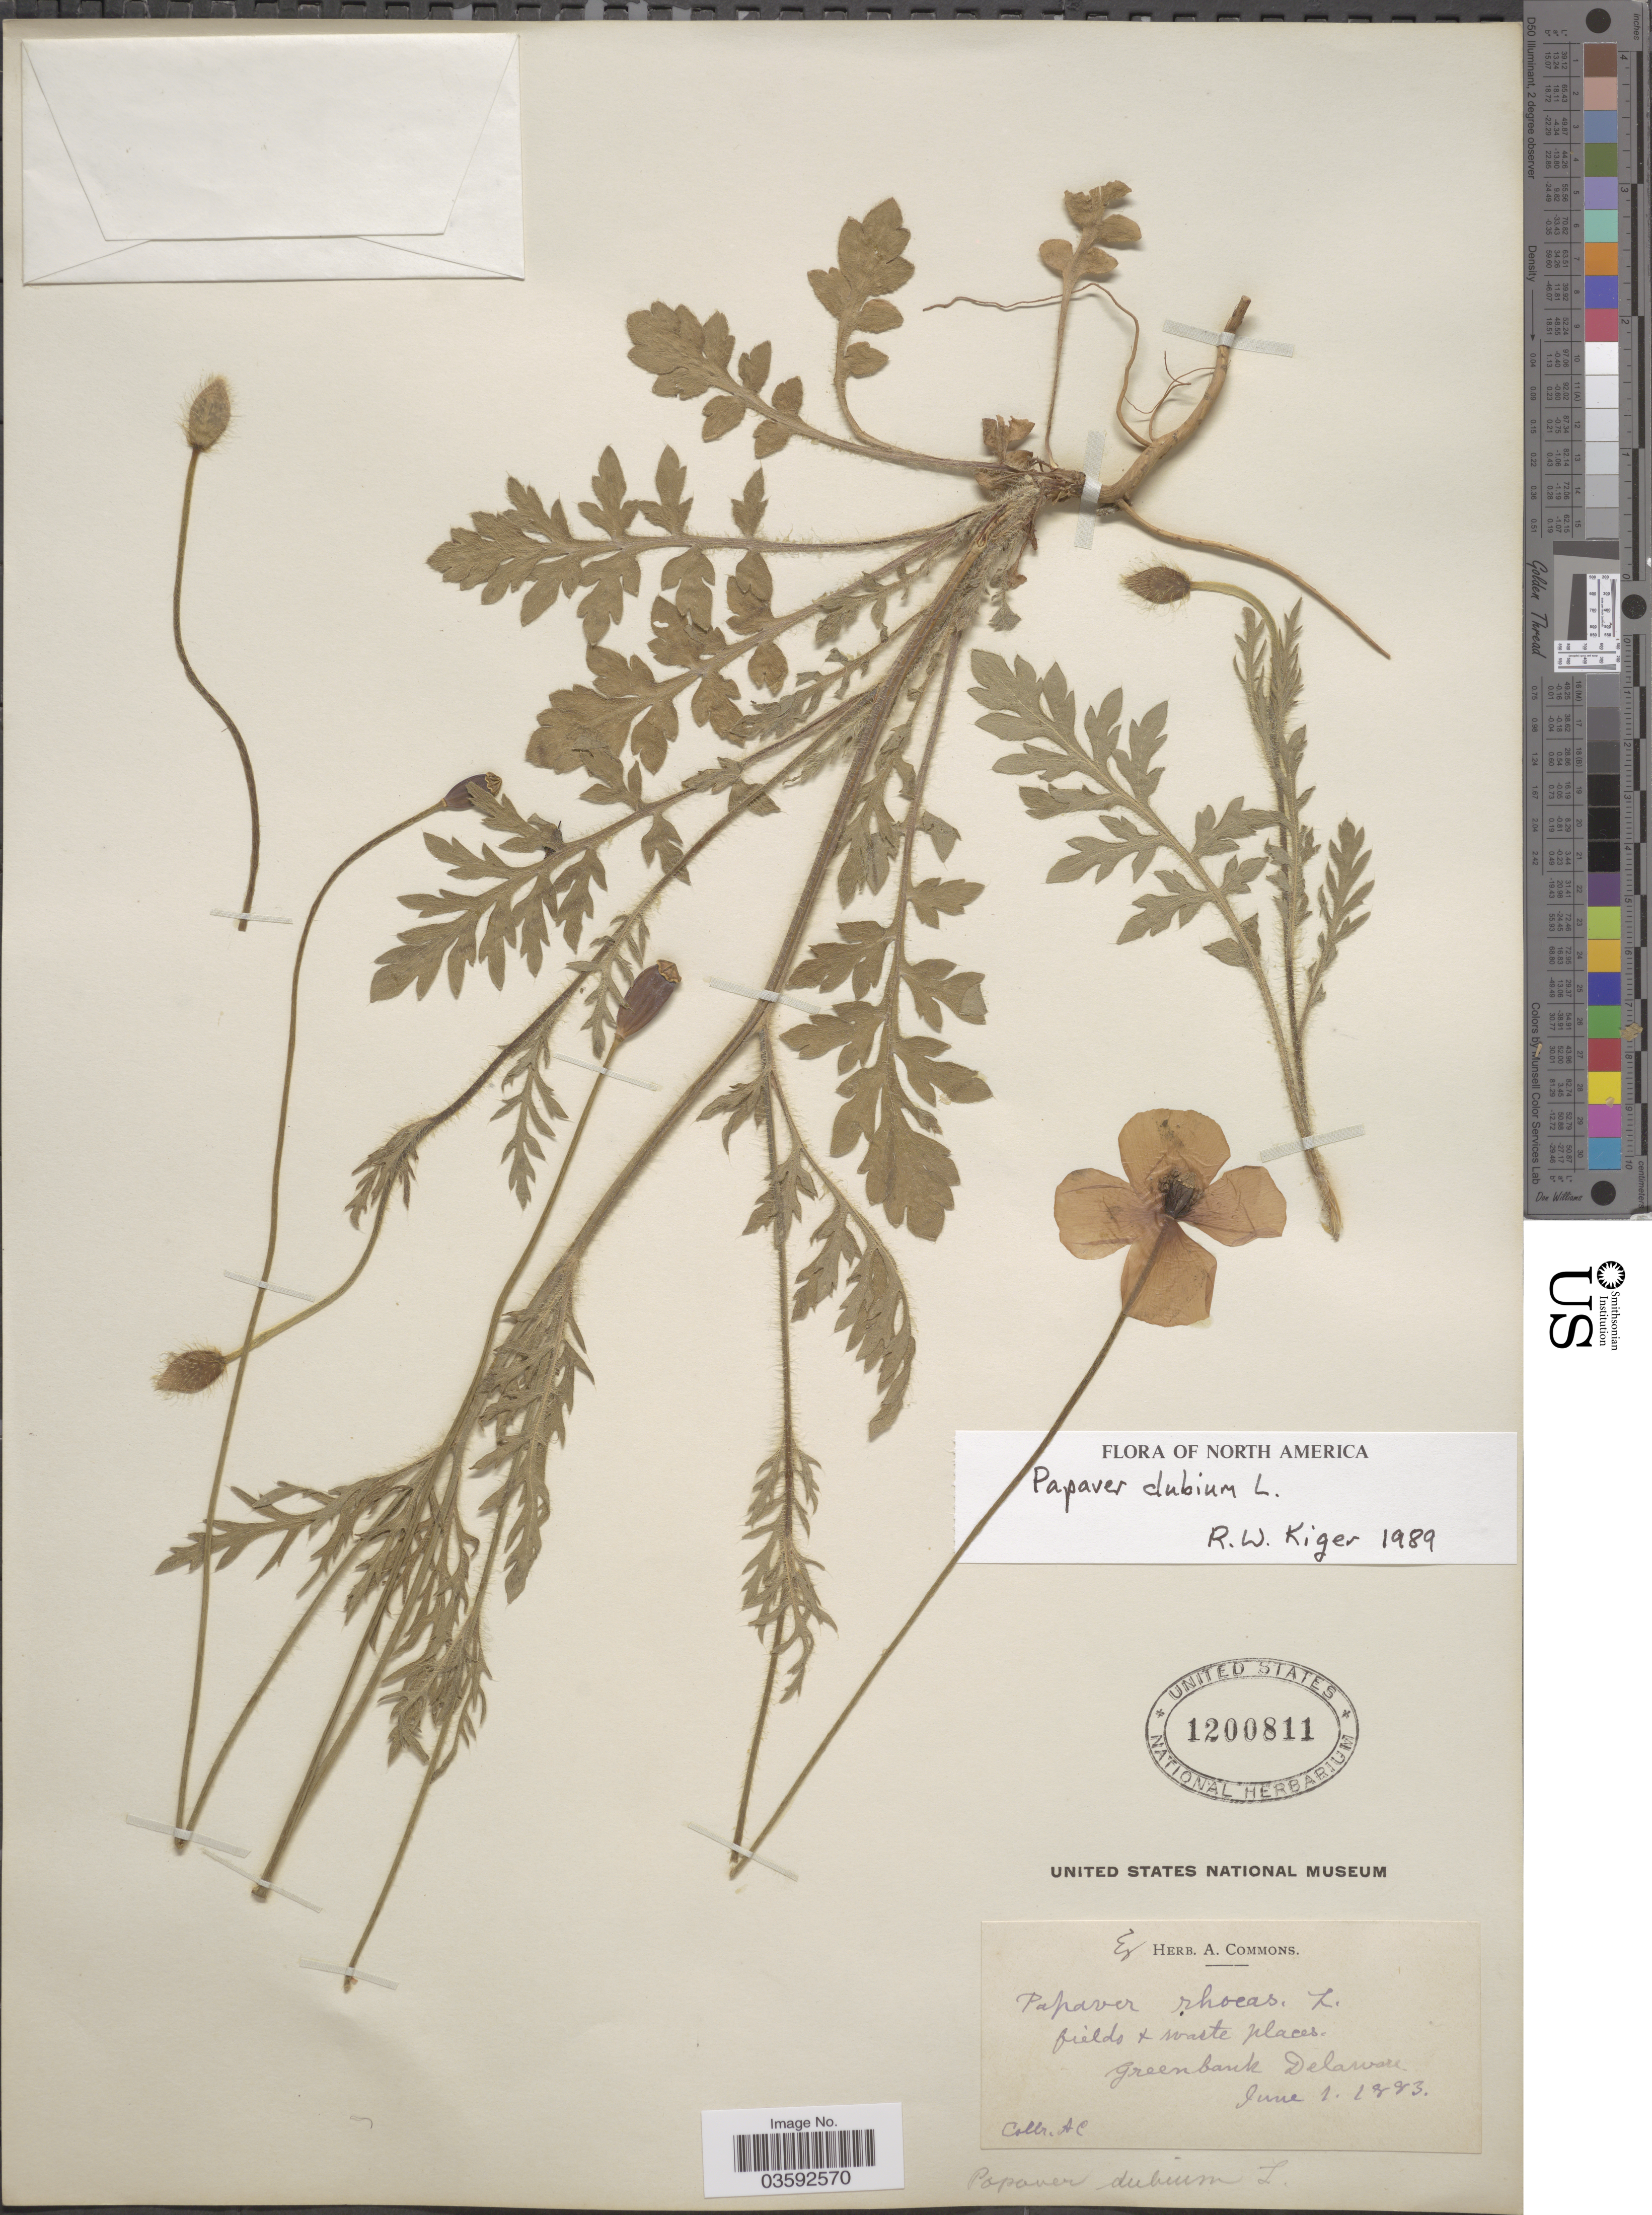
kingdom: Plantae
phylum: Tracheophyta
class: Magnoliopsida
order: Ranunculales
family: Papaveraceae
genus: Papaver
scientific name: Papaver dubium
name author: L.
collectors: A. Commons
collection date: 1883-06-01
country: United States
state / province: Delaware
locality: Greenbank.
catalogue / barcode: US 1200811